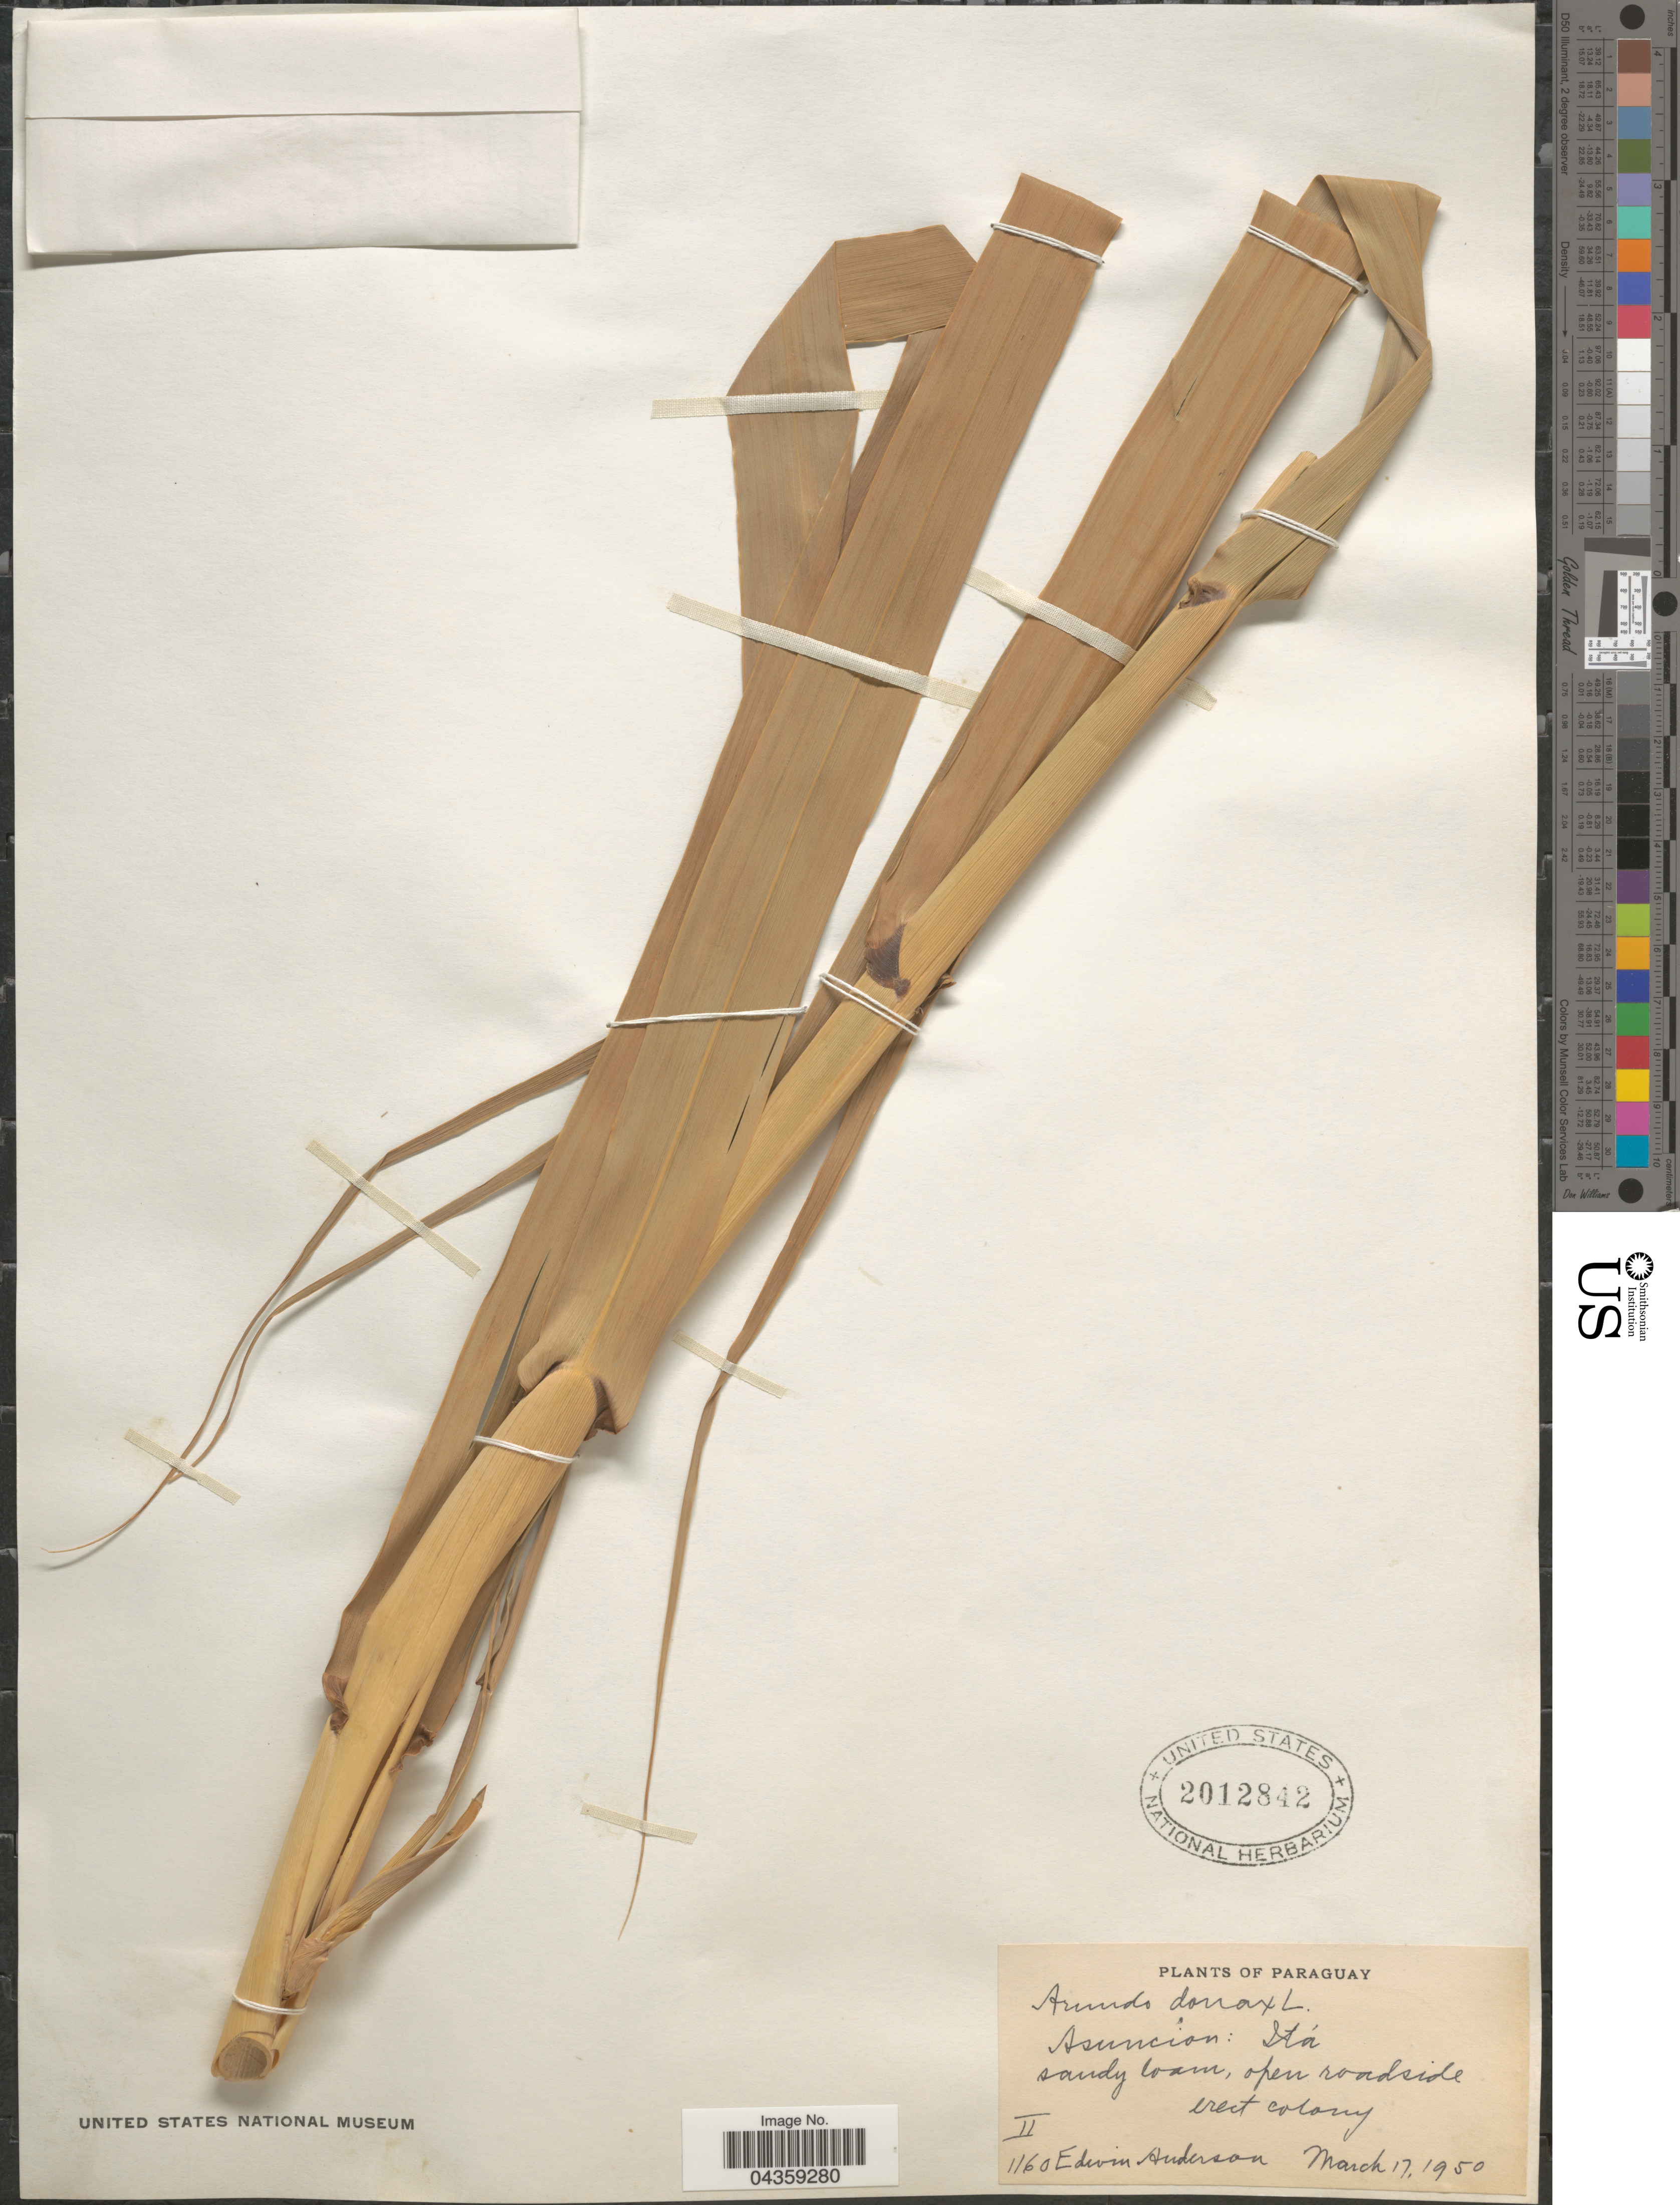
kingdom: Plantae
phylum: Tracheophyta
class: Liliopsida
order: Poales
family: Poaceae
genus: Arundo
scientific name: Arundo donax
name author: L.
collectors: E. Anderson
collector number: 1160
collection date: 1950-03-17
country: Paraguay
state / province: Asuncion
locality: Itá.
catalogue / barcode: US 2012842